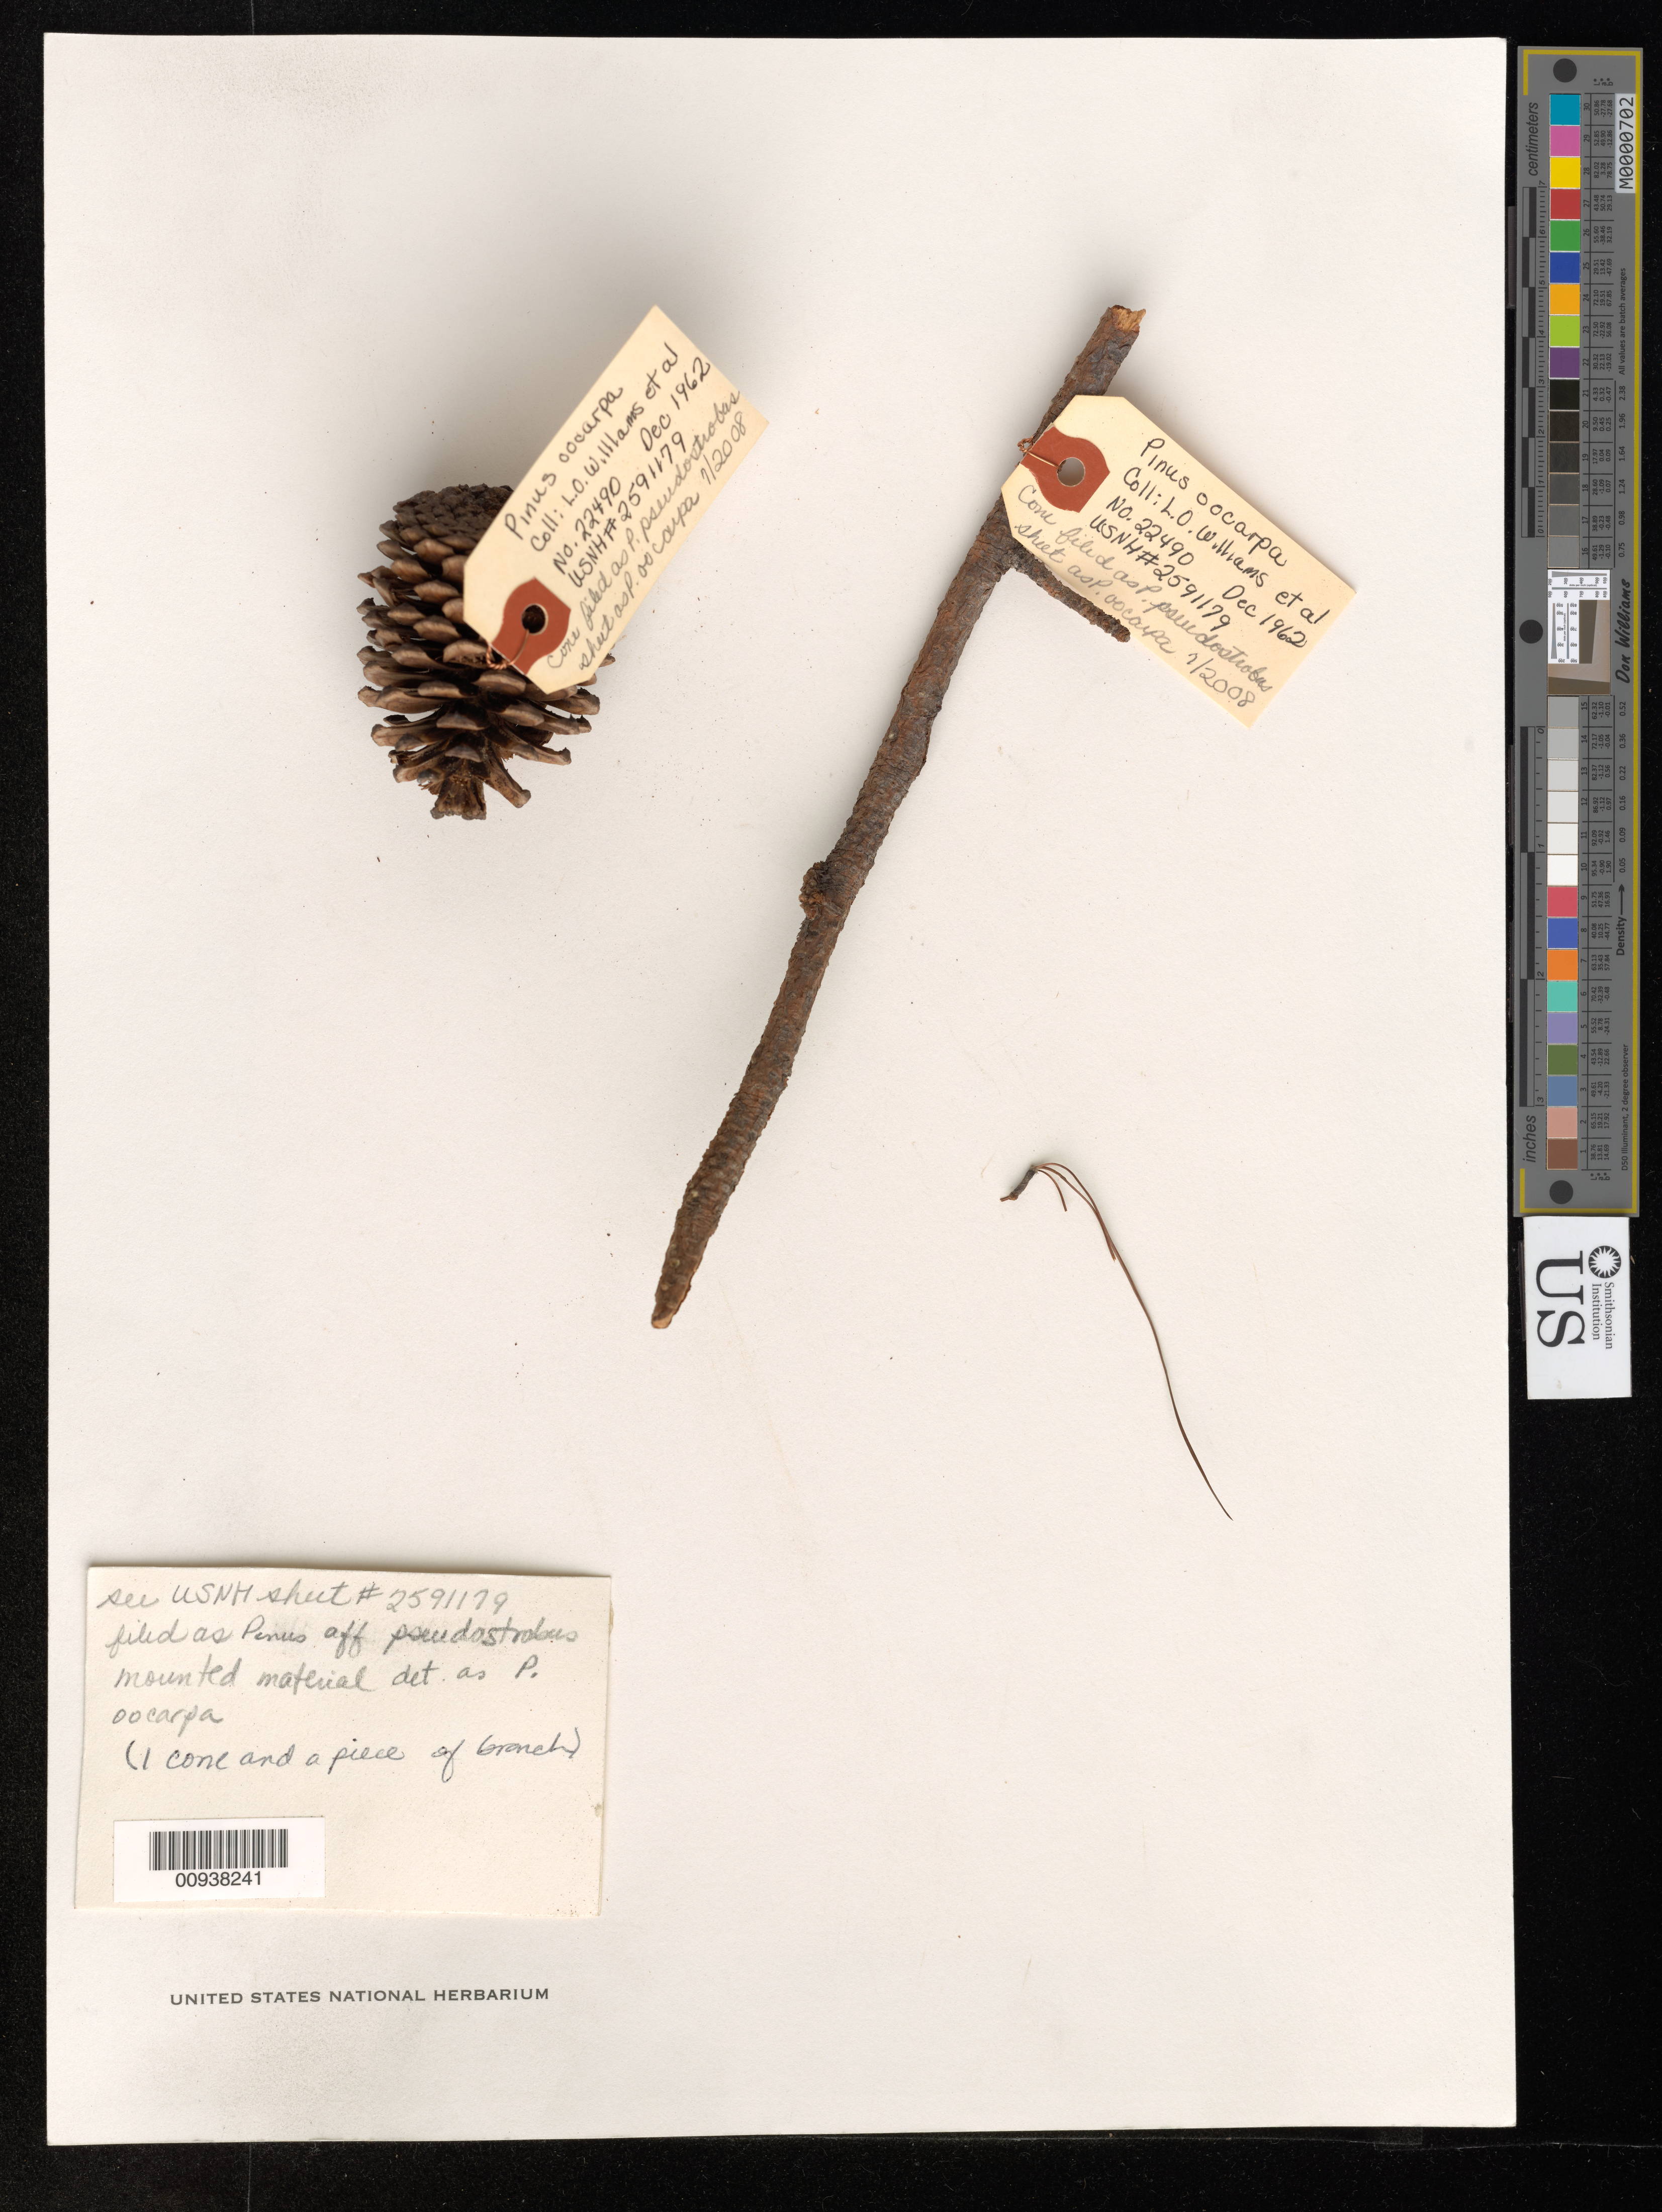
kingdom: Plantae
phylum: Tracheophyta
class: Pinopsida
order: Pinales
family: Pinaceae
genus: Pinus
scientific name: Pinus pseudostrobus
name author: Lindl.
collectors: L. O. Williams, A. Molina R. & T. P. Williams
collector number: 22490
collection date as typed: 06 Dec 1962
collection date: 1962-12-06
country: Guatemala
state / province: El Quiché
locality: Between Río Blanco and Río Negro, 5-10 km. west of village of Río Blanco.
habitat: Pine-oak forest region.